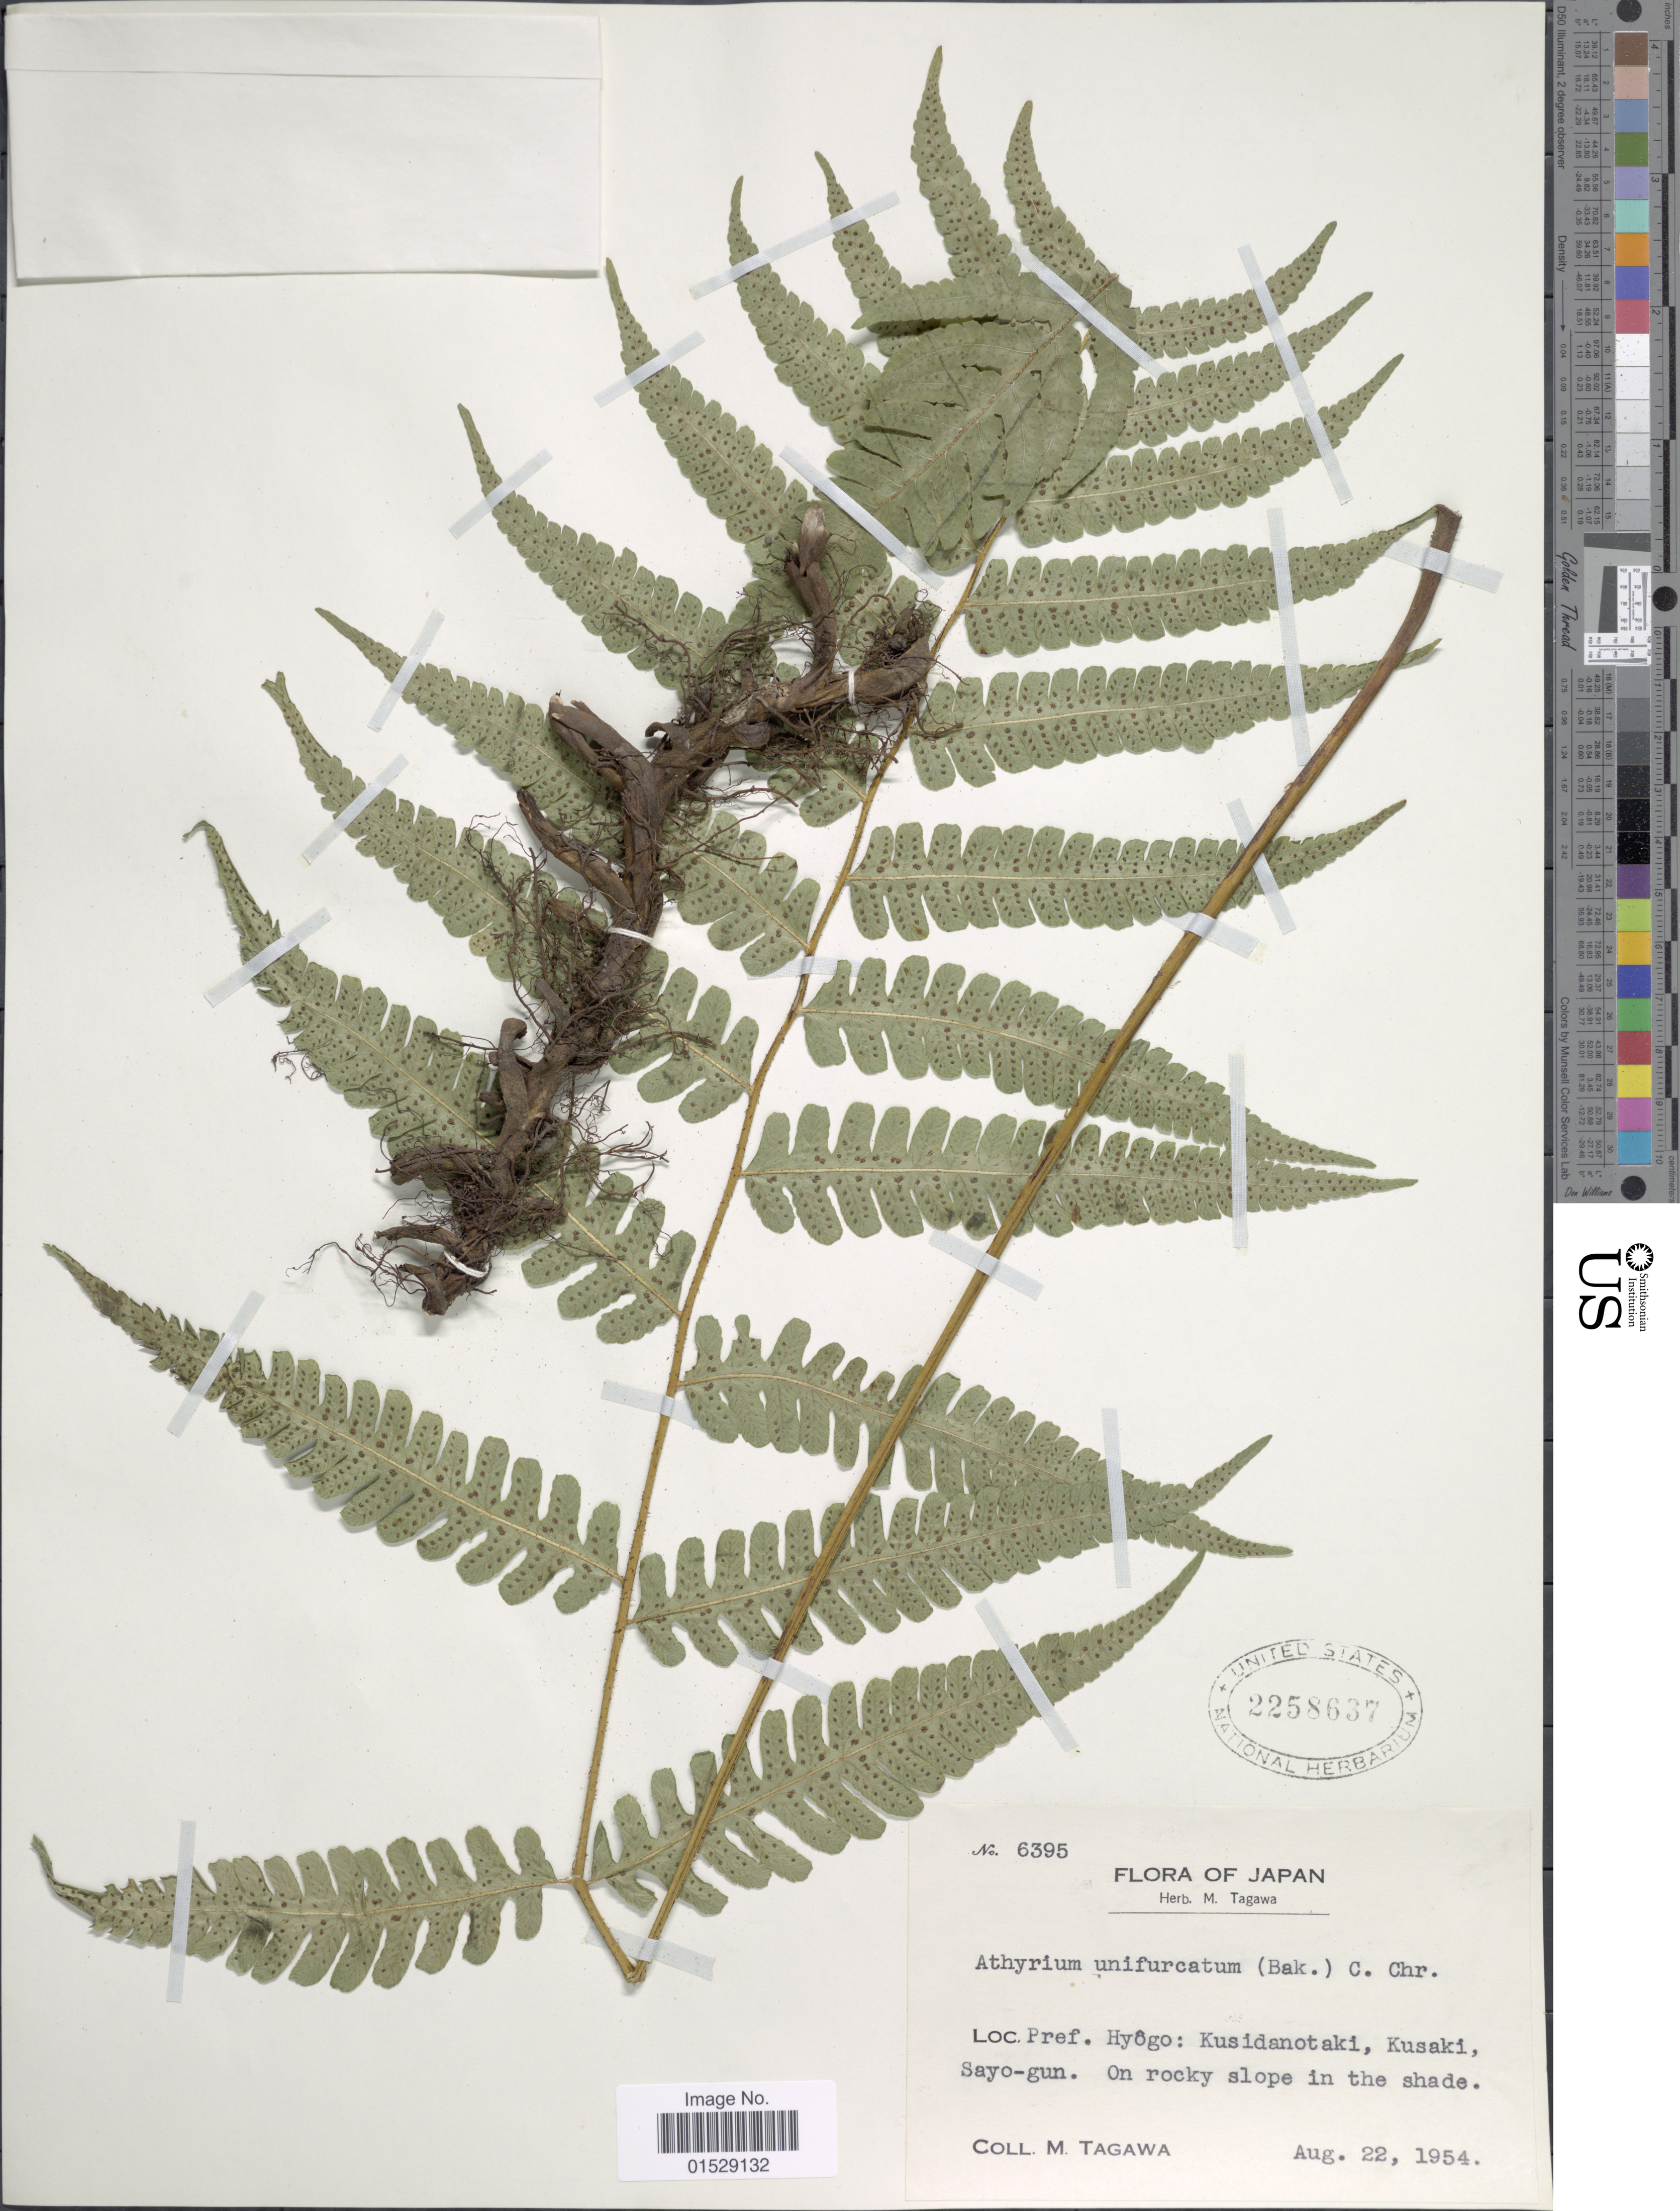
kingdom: Plantae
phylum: Tracheophyta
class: Polypodiopsida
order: Polypodiales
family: Athyriaceae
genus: Deparia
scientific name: Deparia unifurcata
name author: (Baker) M. Kato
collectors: M. Tagawa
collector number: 6395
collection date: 1954-08-22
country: Japan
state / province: Hyogo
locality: Pref. Hyogo: Kusidanotaki, Kusaki, Sayo-gun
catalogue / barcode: US 2258637